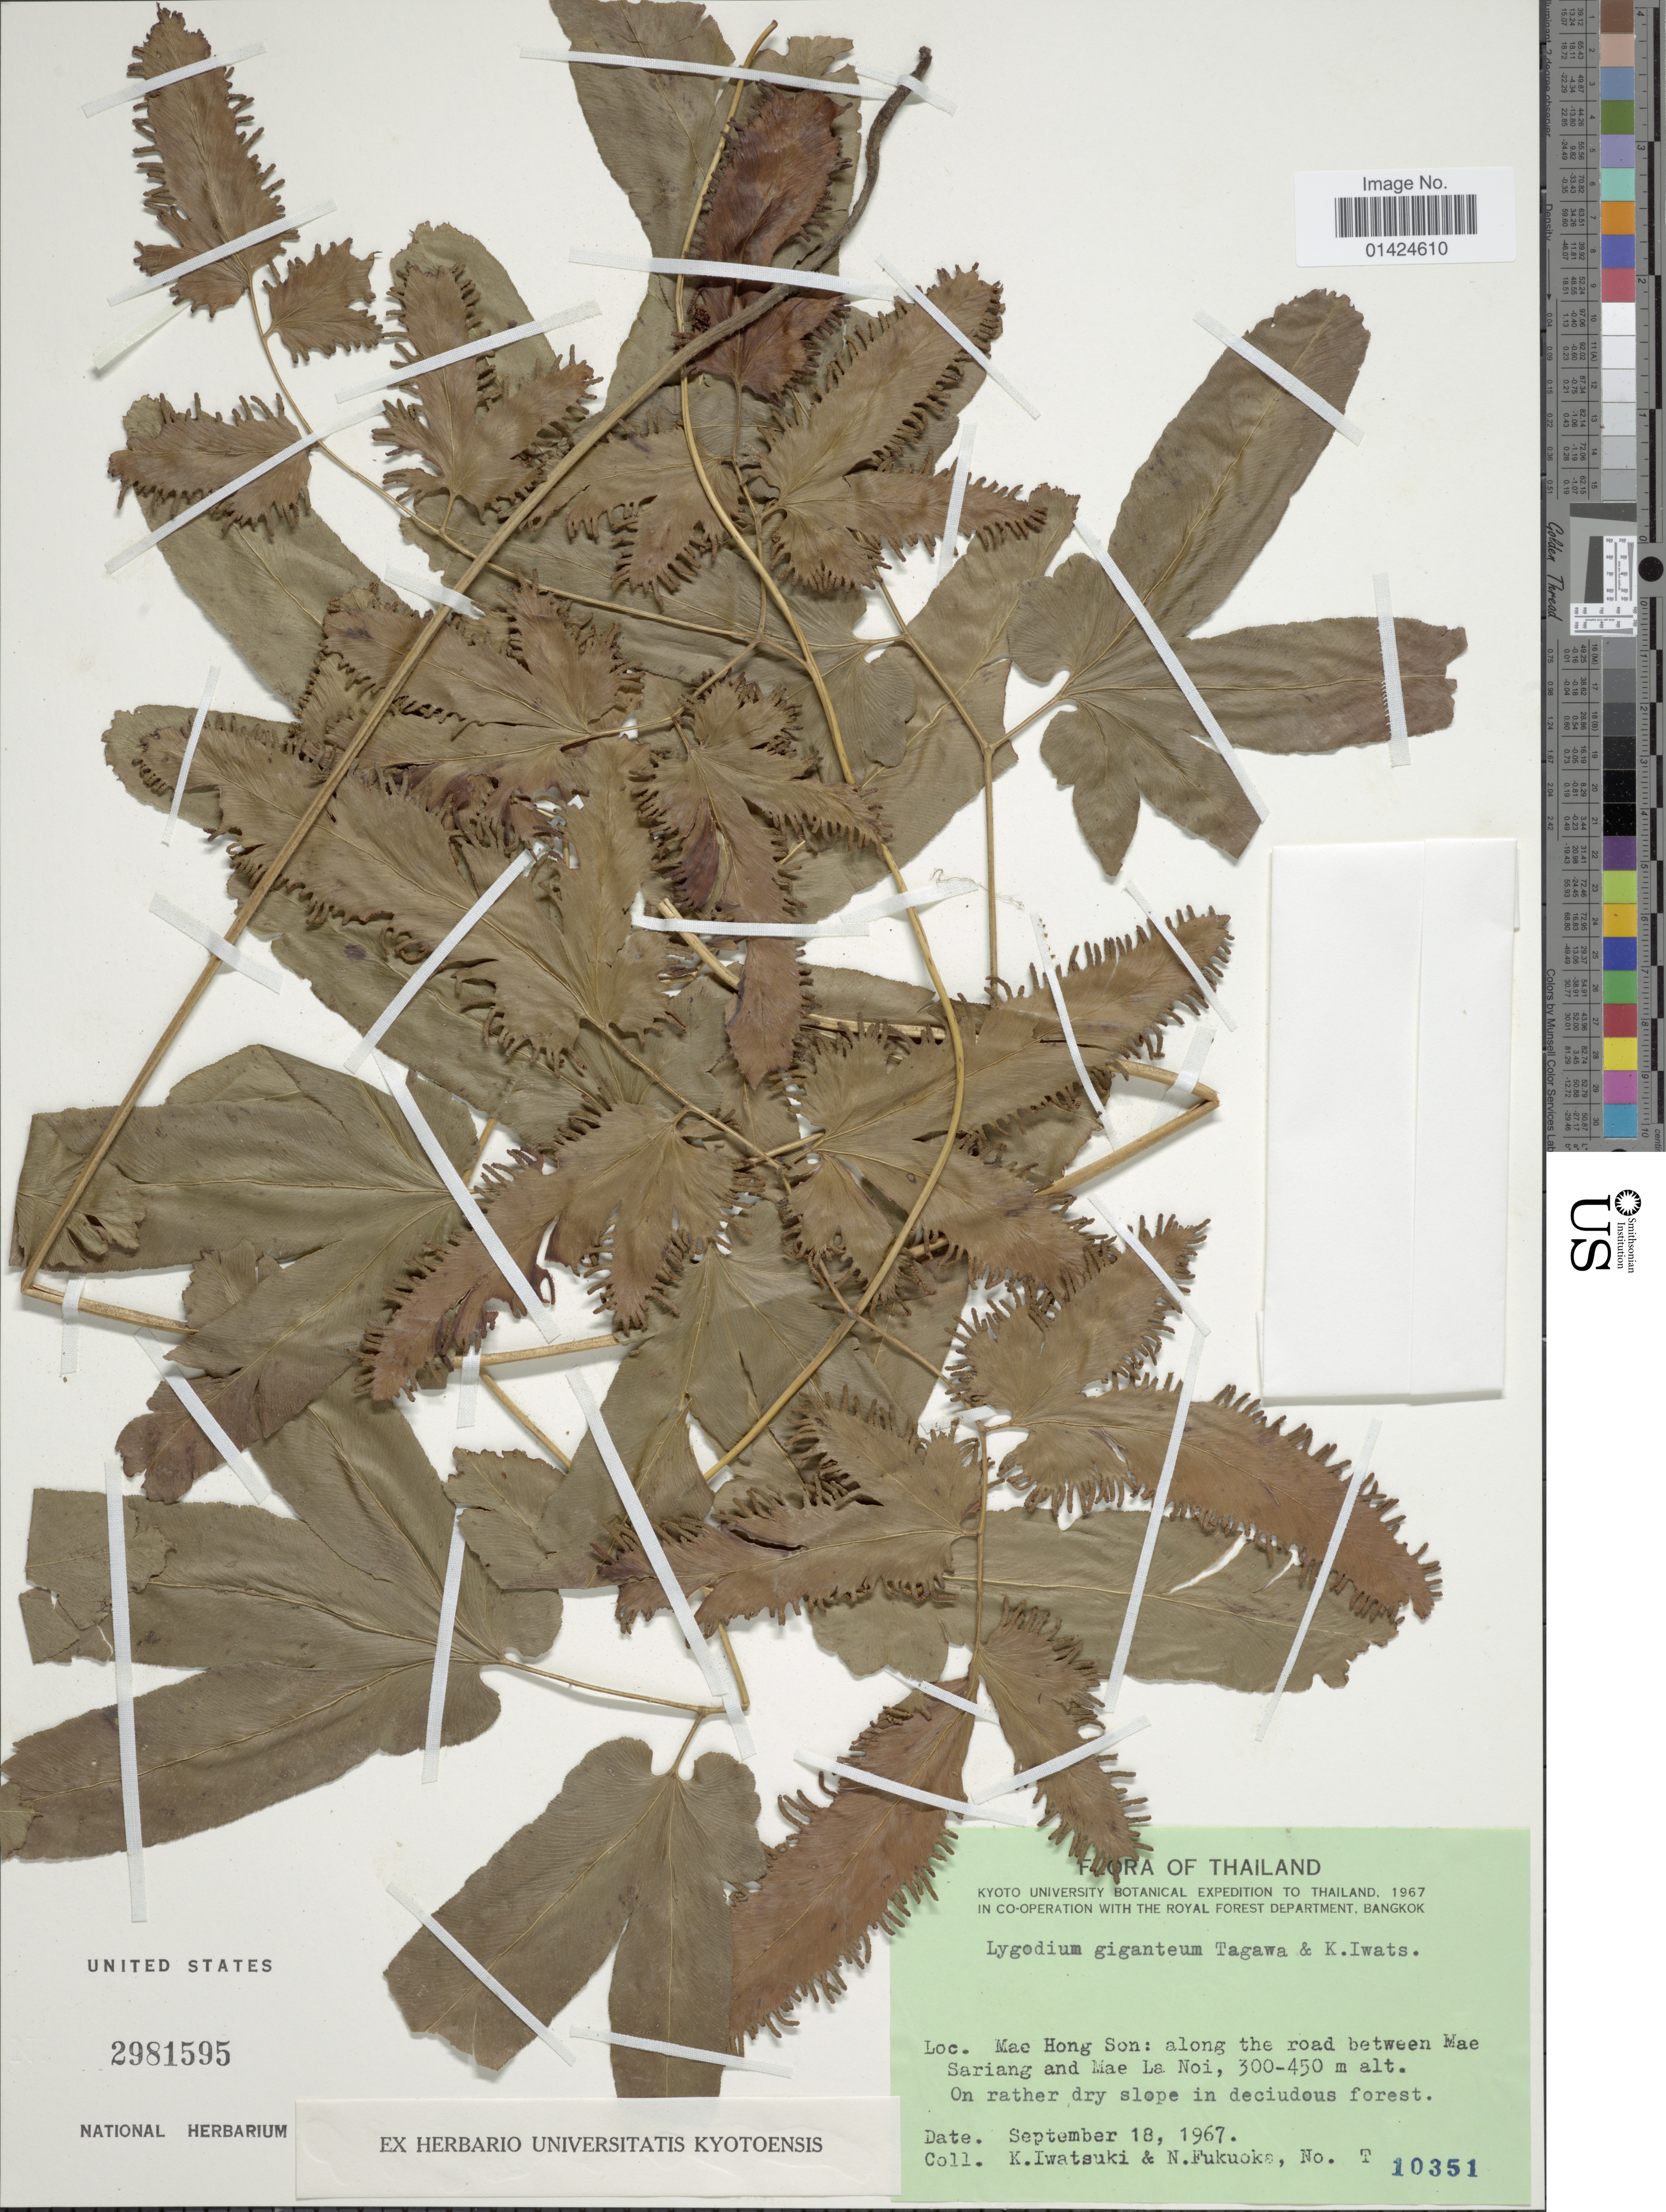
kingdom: Plantae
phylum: Tracheophyta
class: Polypodiopsida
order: Schizaeales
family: Lygodiaceae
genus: Lygodium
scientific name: Lygodium yunnanense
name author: Ching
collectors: K. Iwatsuki & N. Fukuoka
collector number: T 10351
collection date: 1967-09-18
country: Thailand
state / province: Mae Hong Son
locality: Along the road between Mae Sariang and Mae La Noi.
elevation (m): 300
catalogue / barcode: US 2981595